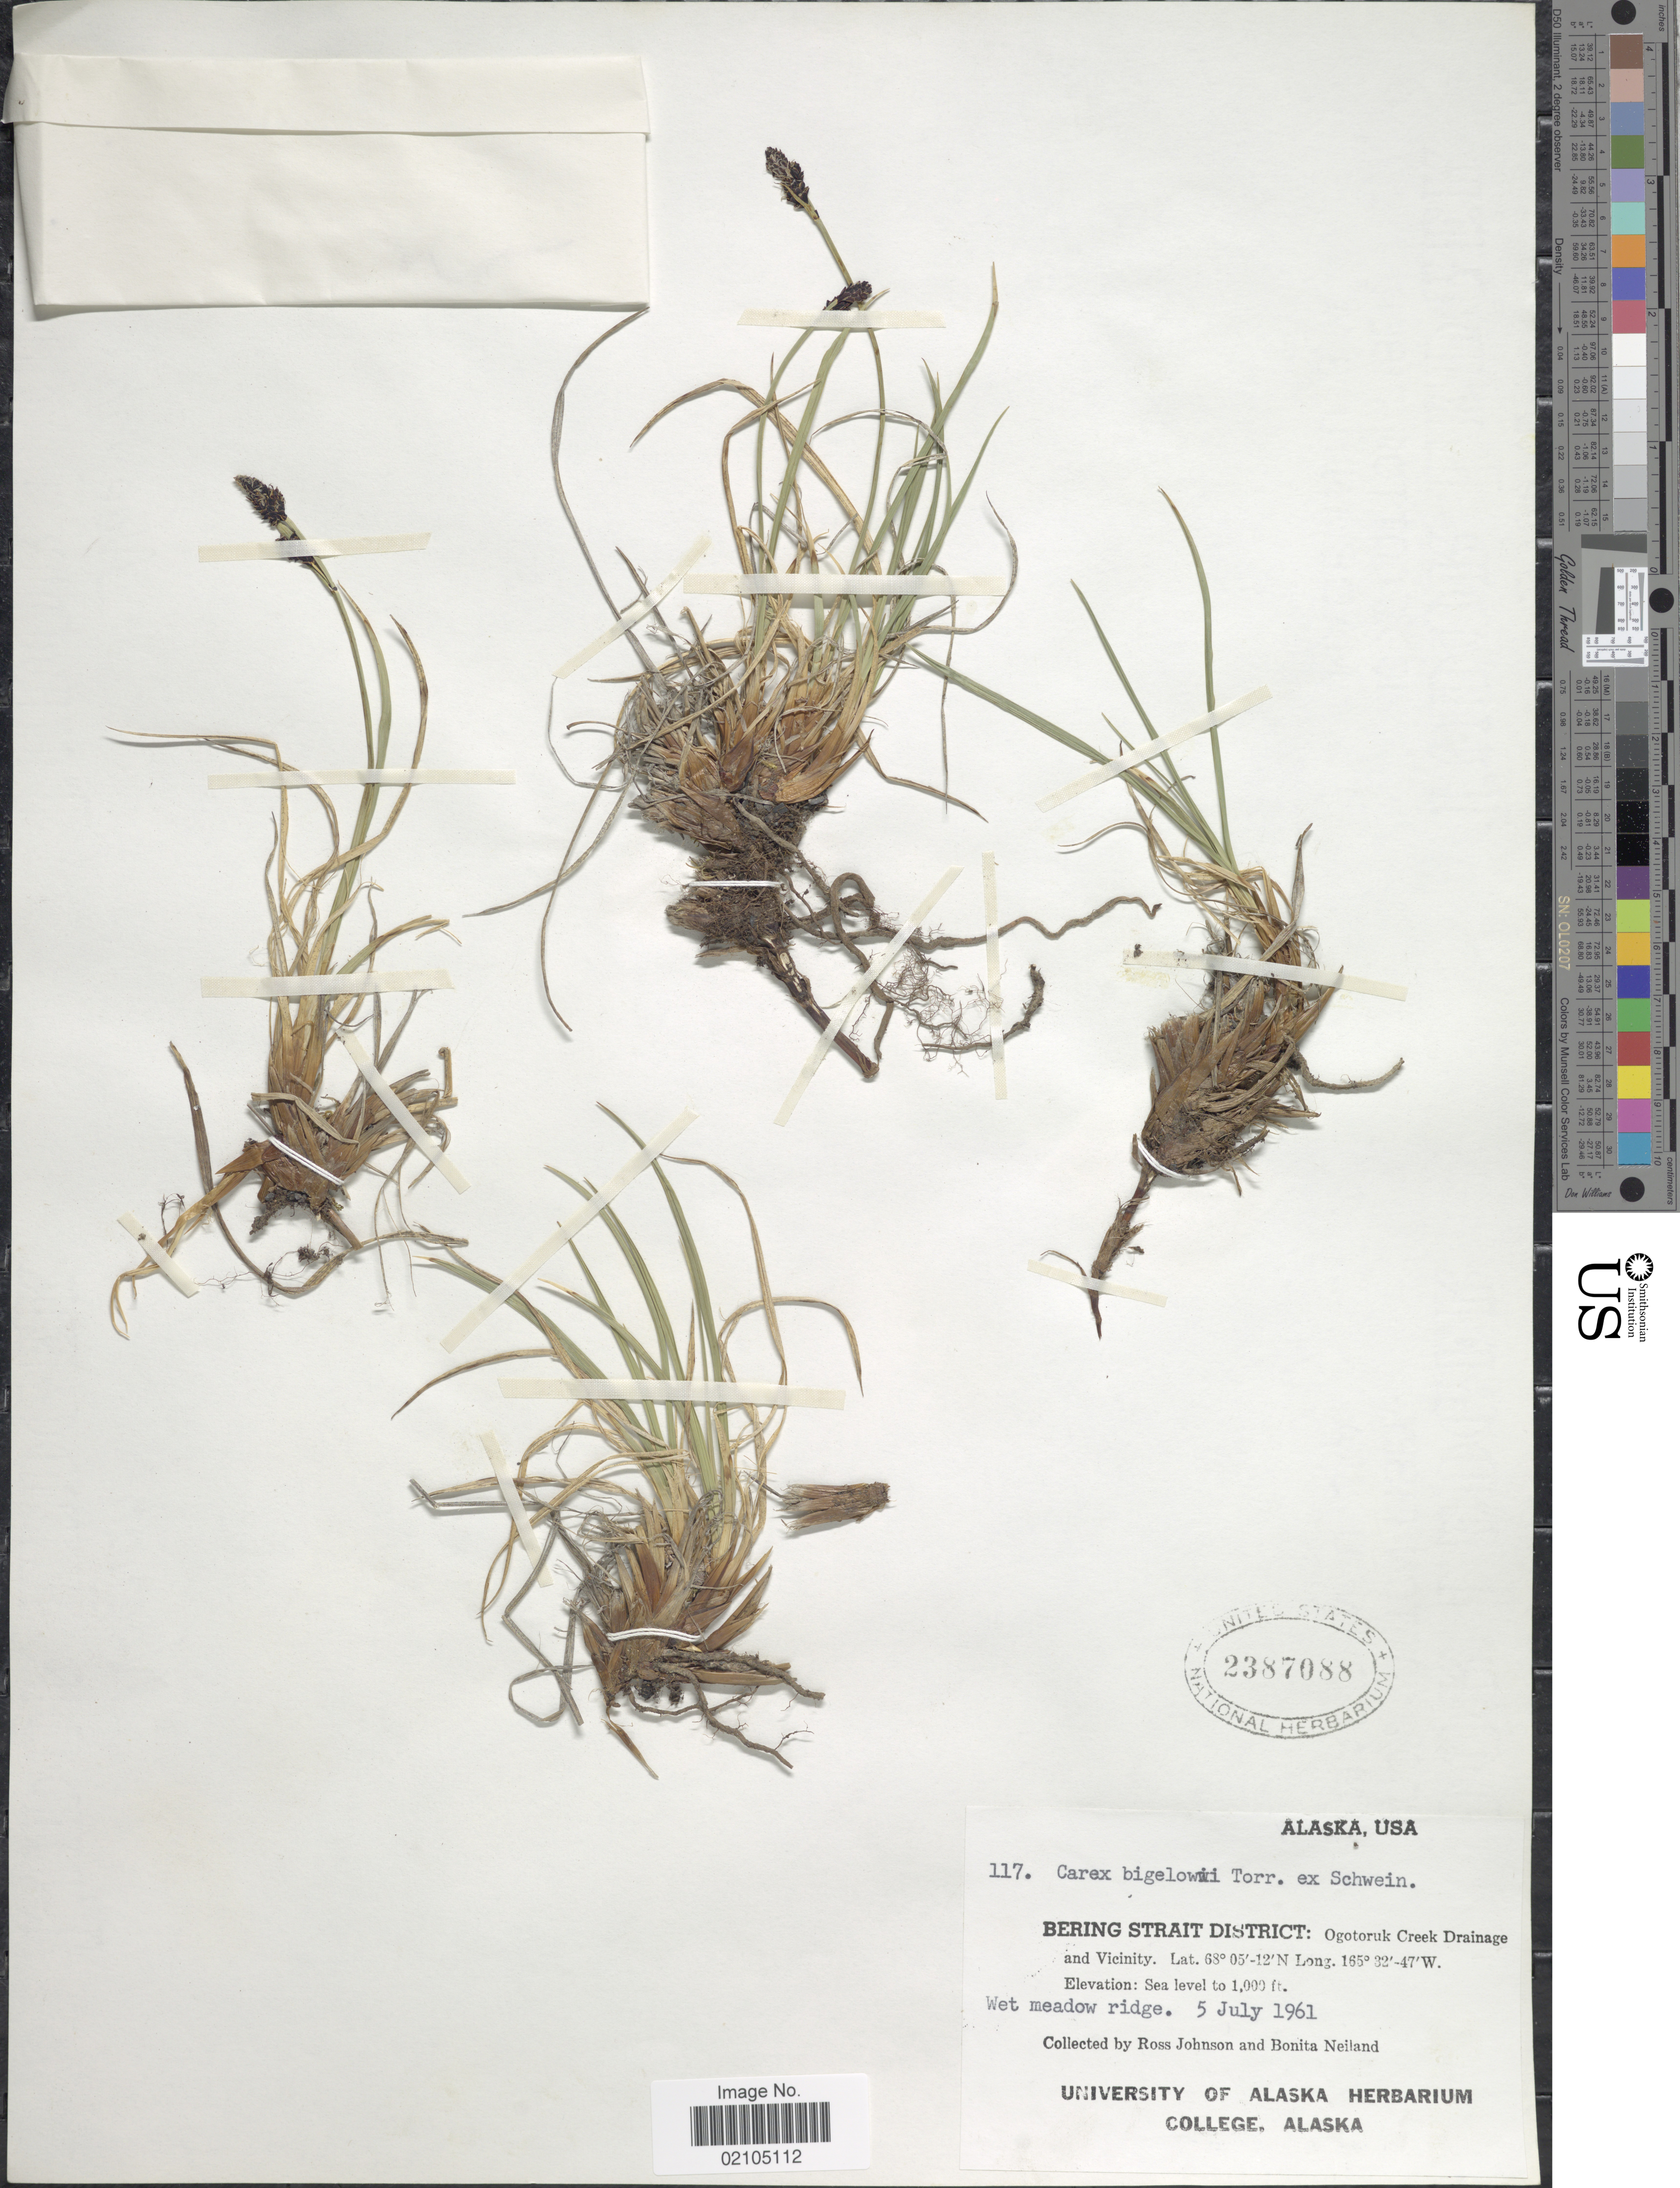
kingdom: Plantae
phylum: Tracheophyta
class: Liliopsida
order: Poales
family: Cyperaceae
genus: Carex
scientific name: Carex bigelowii subsp. lugens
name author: (Holm) T.V. Egorova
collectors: R. Johnson & B. Neiland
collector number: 117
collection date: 1961-07-05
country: United States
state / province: Alaska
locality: USA. Bering Strait District: Ogotoruk Creek Drainage and vicinity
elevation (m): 0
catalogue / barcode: US 2387088